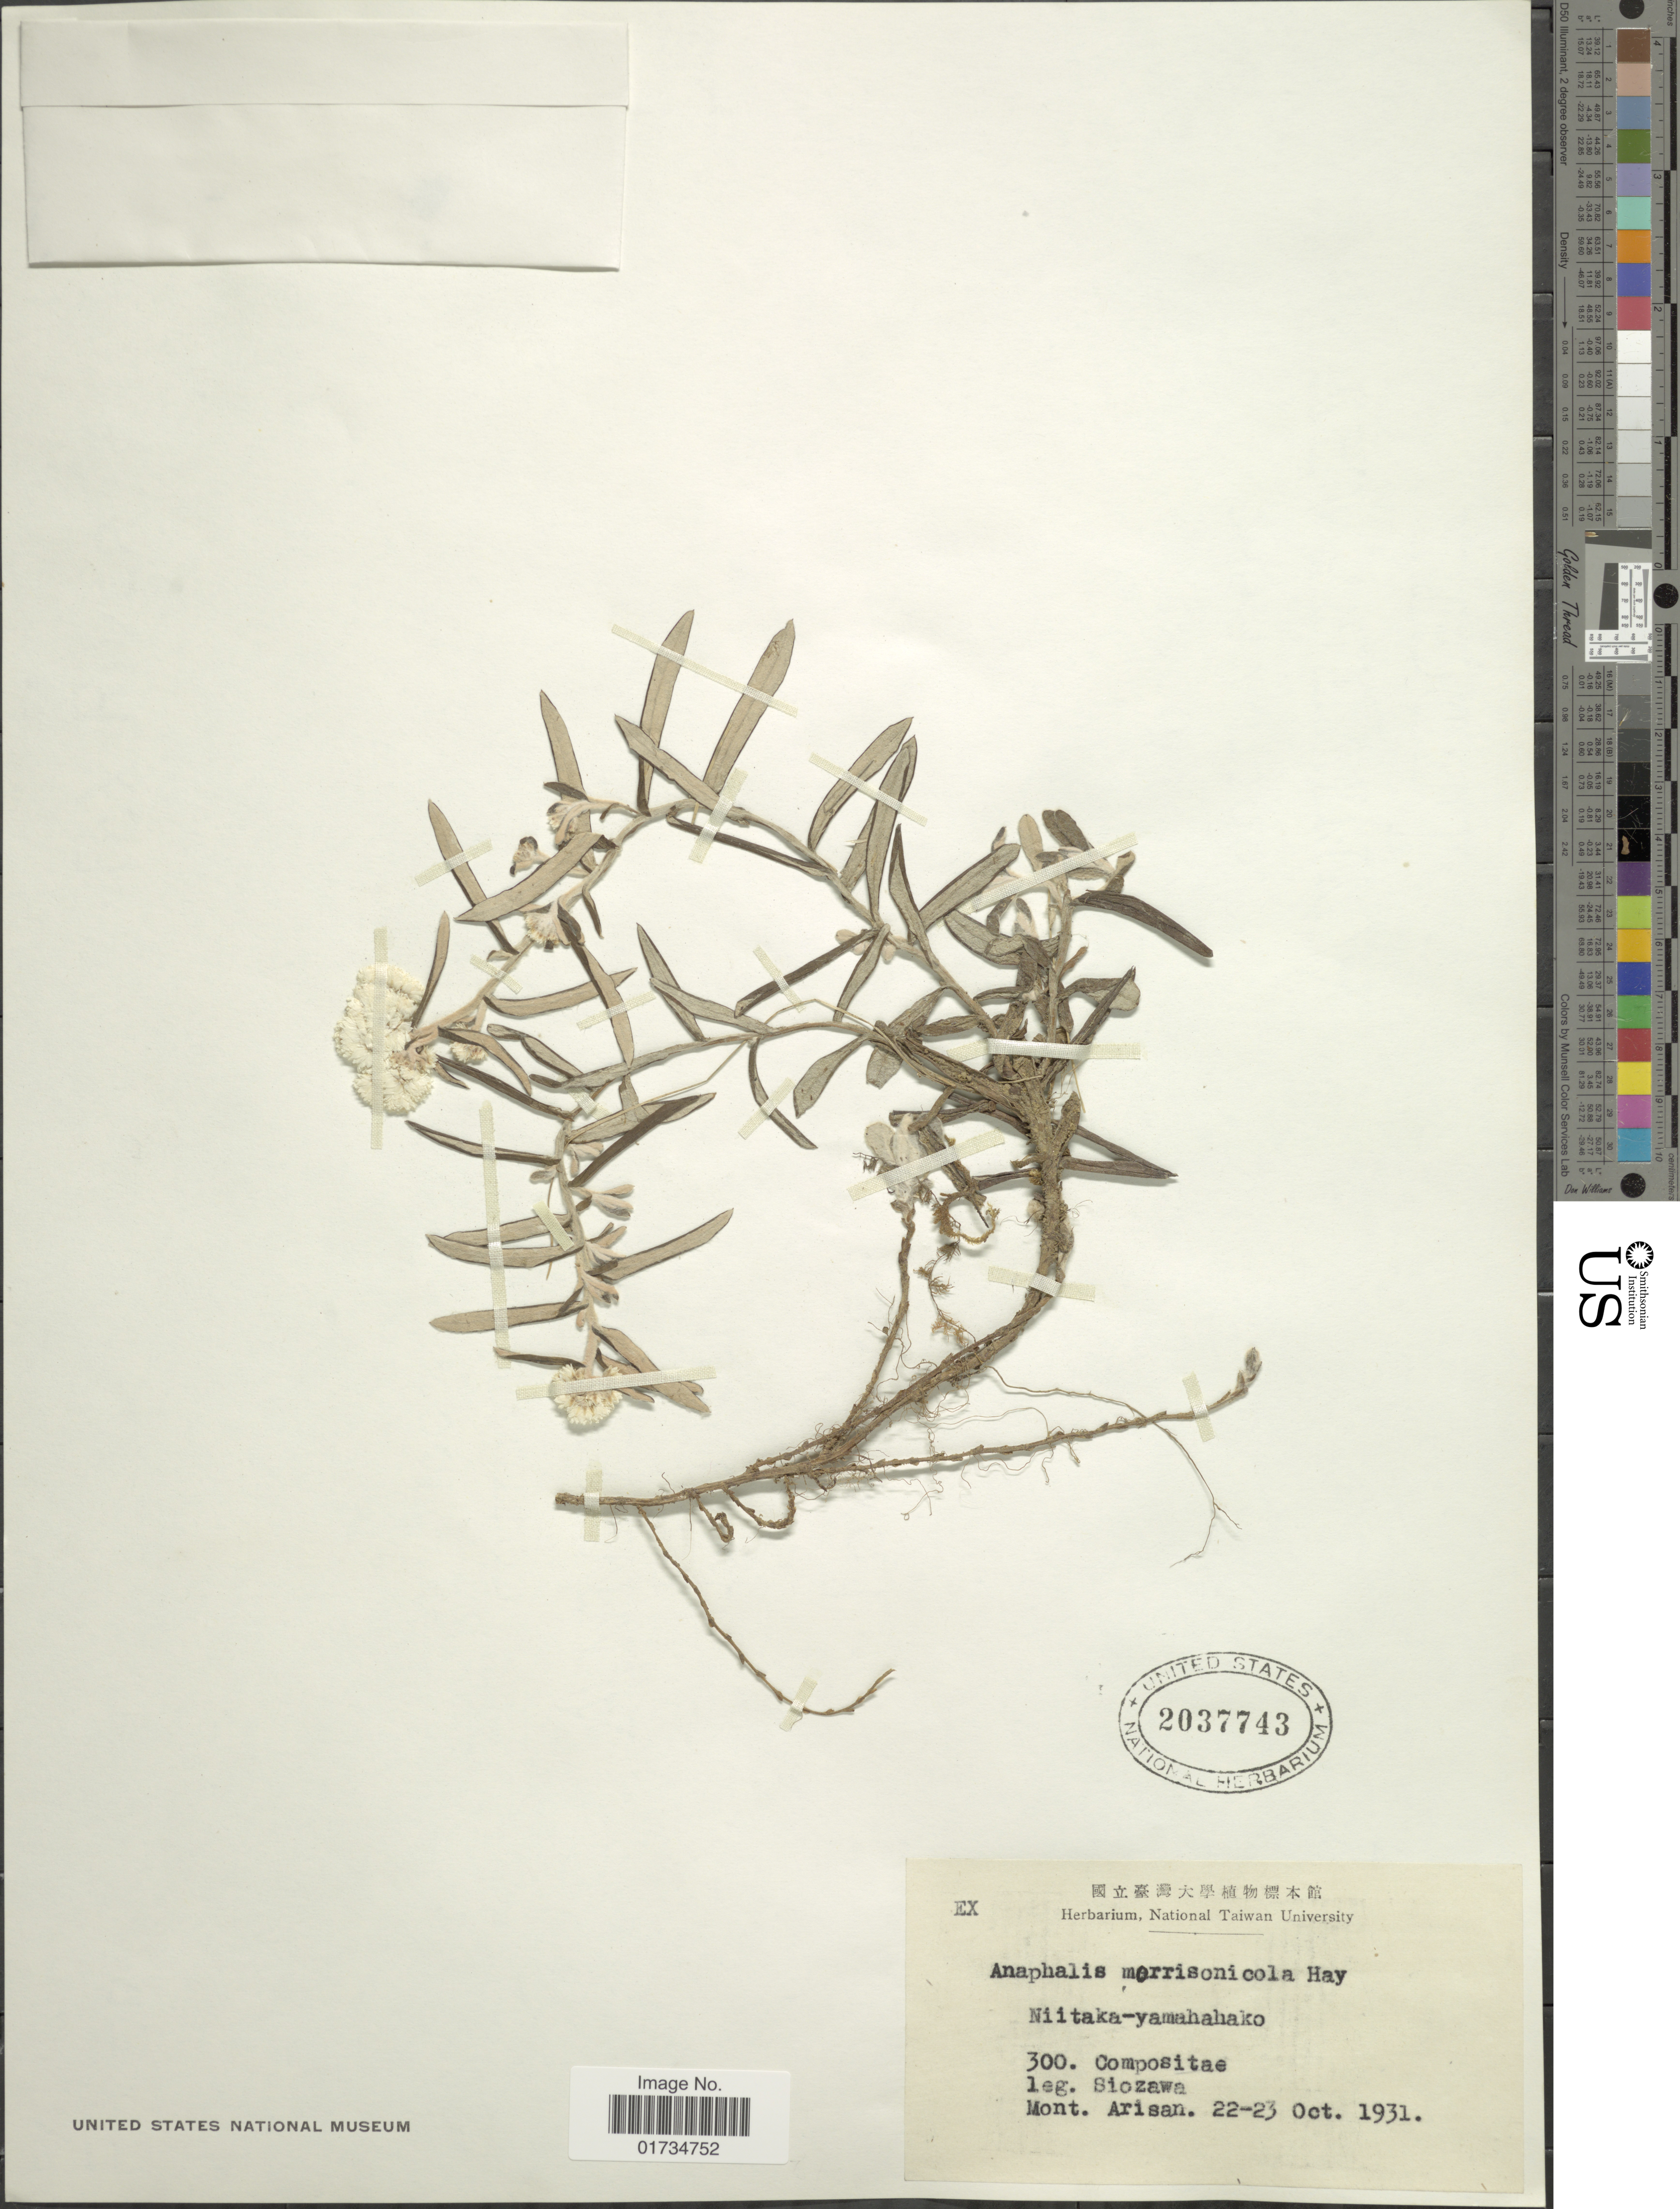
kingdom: Plantae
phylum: Tracheophyta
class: Magnoliopsida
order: Asterales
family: Asteraceae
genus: Anaphalis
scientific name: Anaphalis morrisonicola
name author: Hayata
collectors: Siozawa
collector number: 300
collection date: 1931-10-22/1931-10-23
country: Japan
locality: Mont. Arisan. Niitaka-yamahahako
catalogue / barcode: US 2037743